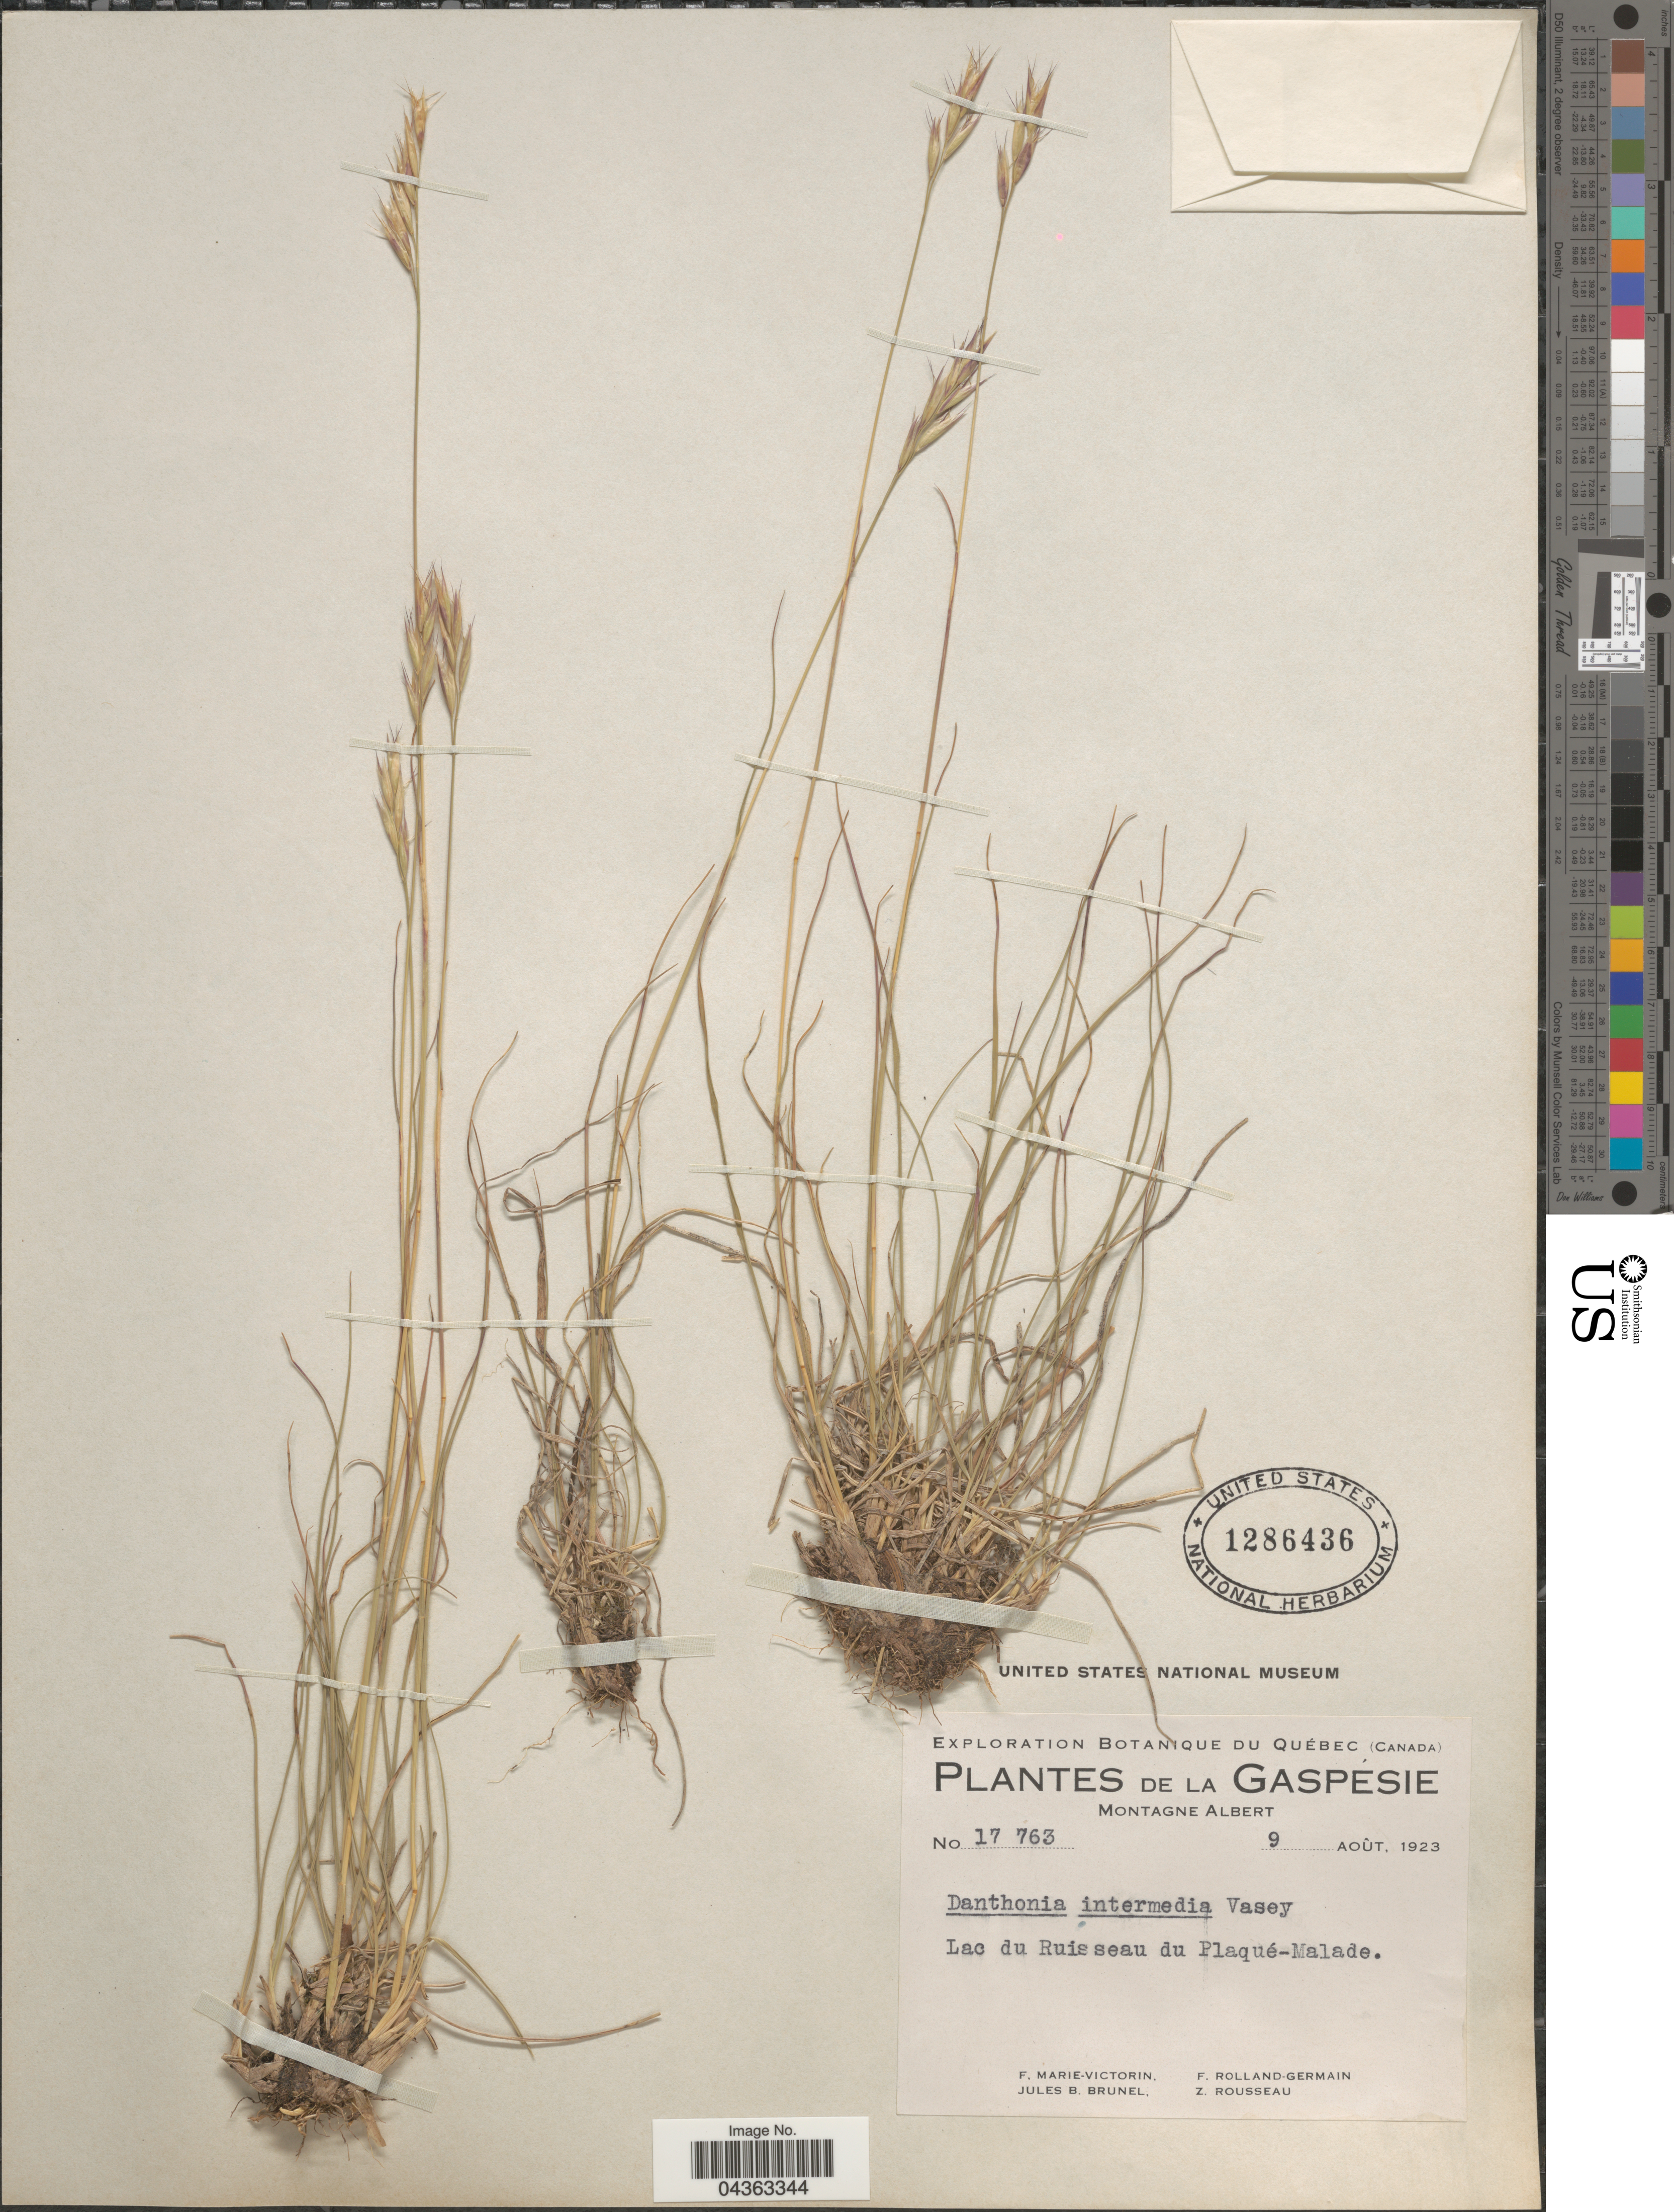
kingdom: Plantae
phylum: Tracheophyta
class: Liliopsida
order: Poales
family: Poaceae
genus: Danthonia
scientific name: Danthonia intermedia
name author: Vasey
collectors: F. Marie-Victorin, Rolland-Germain, J. Brunel & Z. Rousseau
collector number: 17763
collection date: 1923-08-09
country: Canada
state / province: Quebec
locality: Exploration Botanique du Québec. La Gaspésie. Montagne Albert. Lac du Ruisseau du Plaqué-Malade.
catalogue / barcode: US 1286436